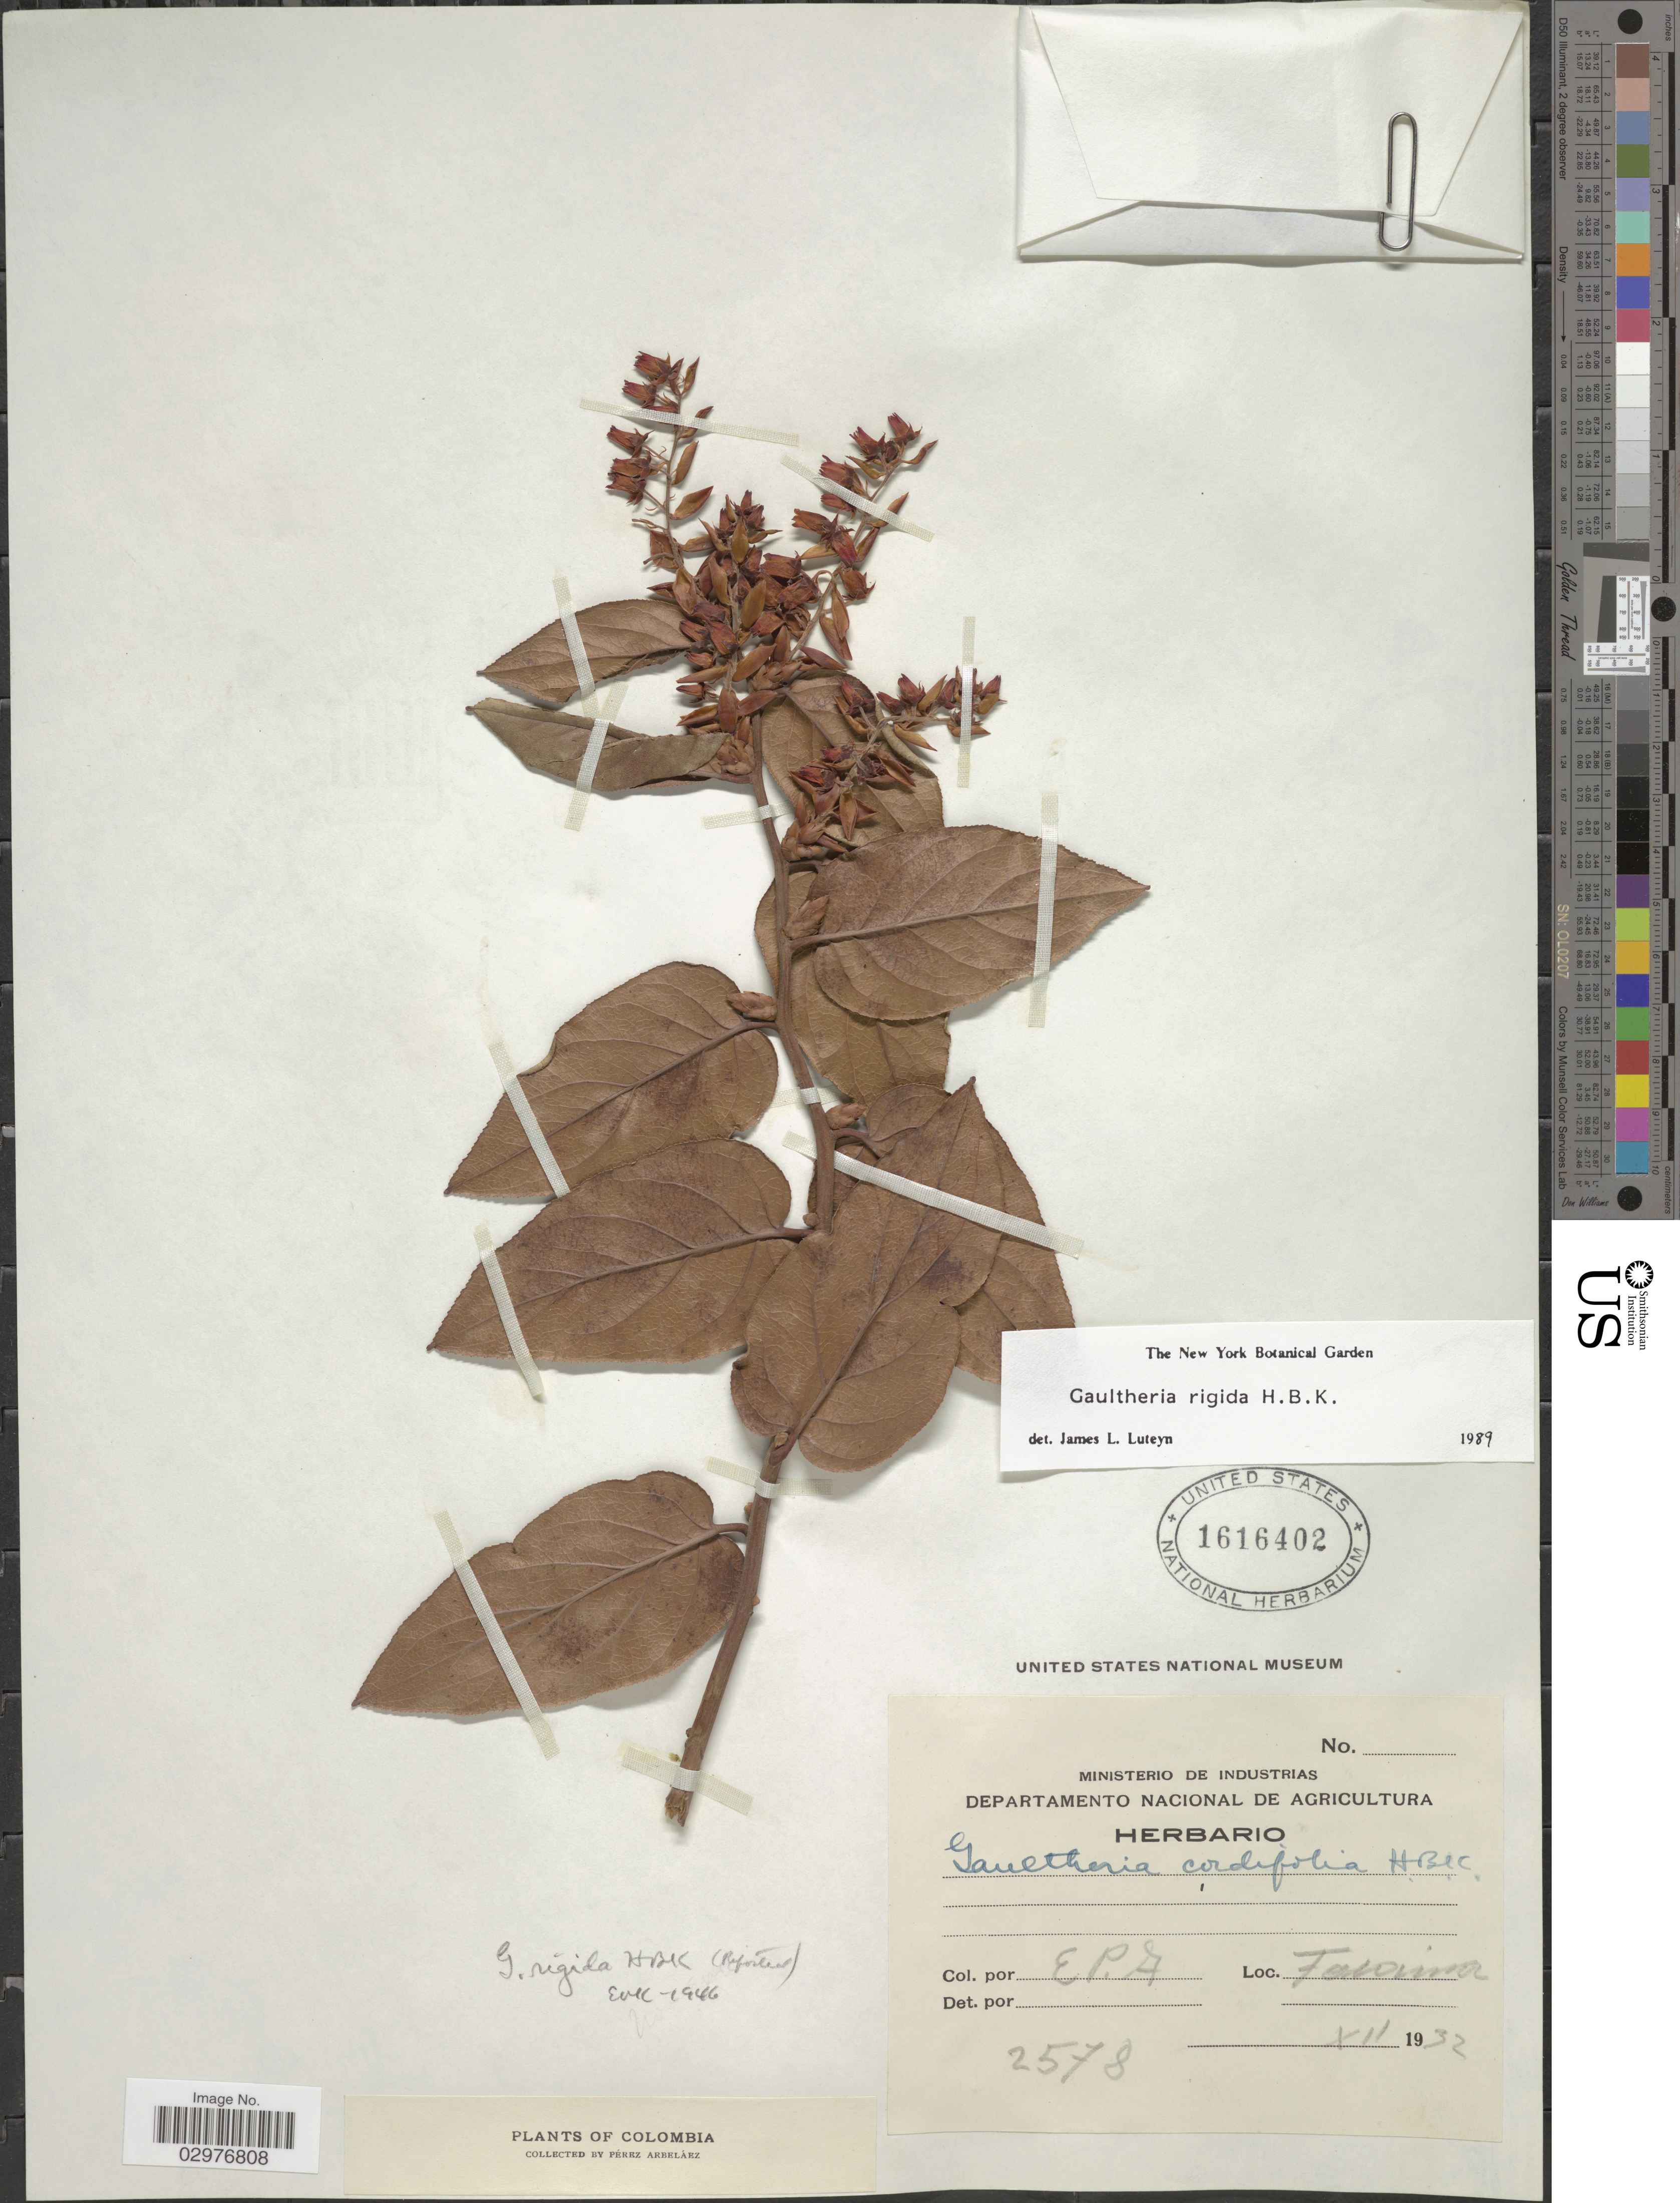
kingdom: Plantae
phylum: Tracheophyta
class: Magnoliopsida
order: Ericales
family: Ericaceae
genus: Gaultheria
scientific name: Gaultheria rigida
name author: Kunth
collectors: E. Pérez Arbeláez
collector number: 2578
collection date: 1932-12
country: Colombia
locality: Tocaima.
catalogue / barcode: US 1616402